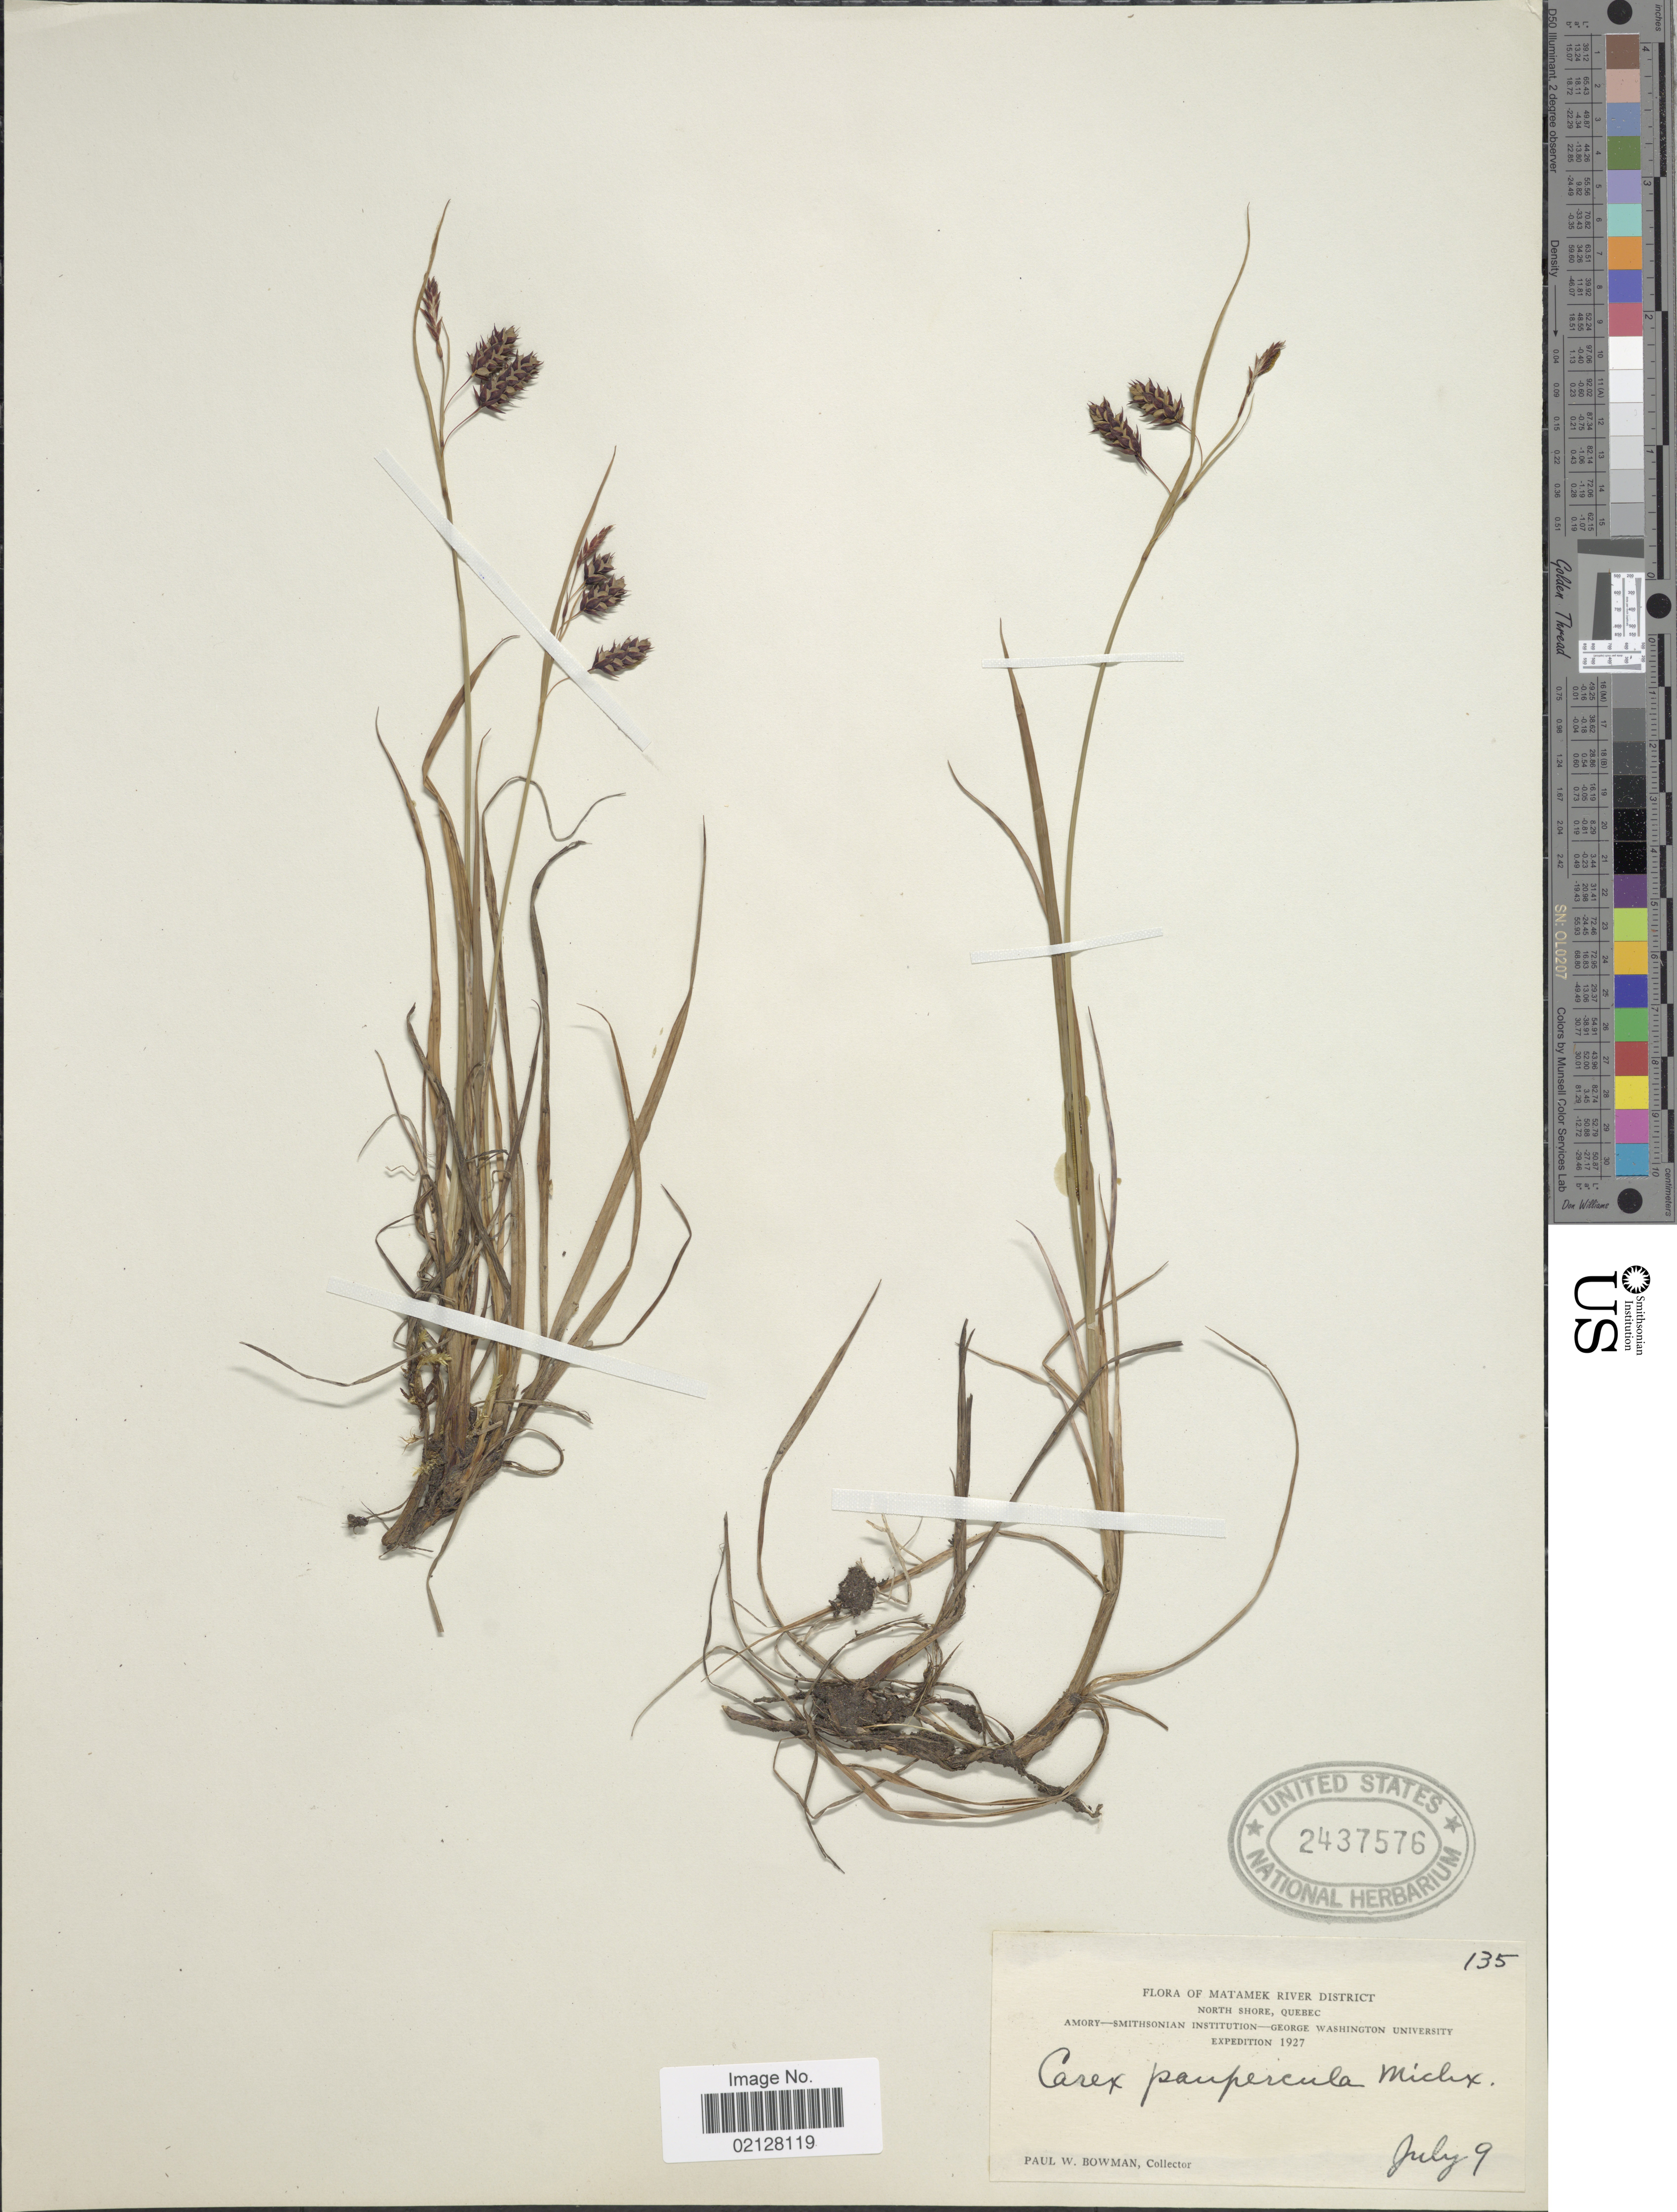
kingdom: Plantae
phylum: Tracheophyta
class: Liliopsida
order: Poales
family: Cyperaceae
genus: Carex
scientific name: Carex magellanica subsp. irrigua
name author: (Wahlenb.) Hiitonen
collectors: P. Bowman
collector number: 135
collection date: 1927-07-09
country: Canada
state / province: Quebec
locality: Matamek River District. North Shore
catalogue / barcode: US 2437576